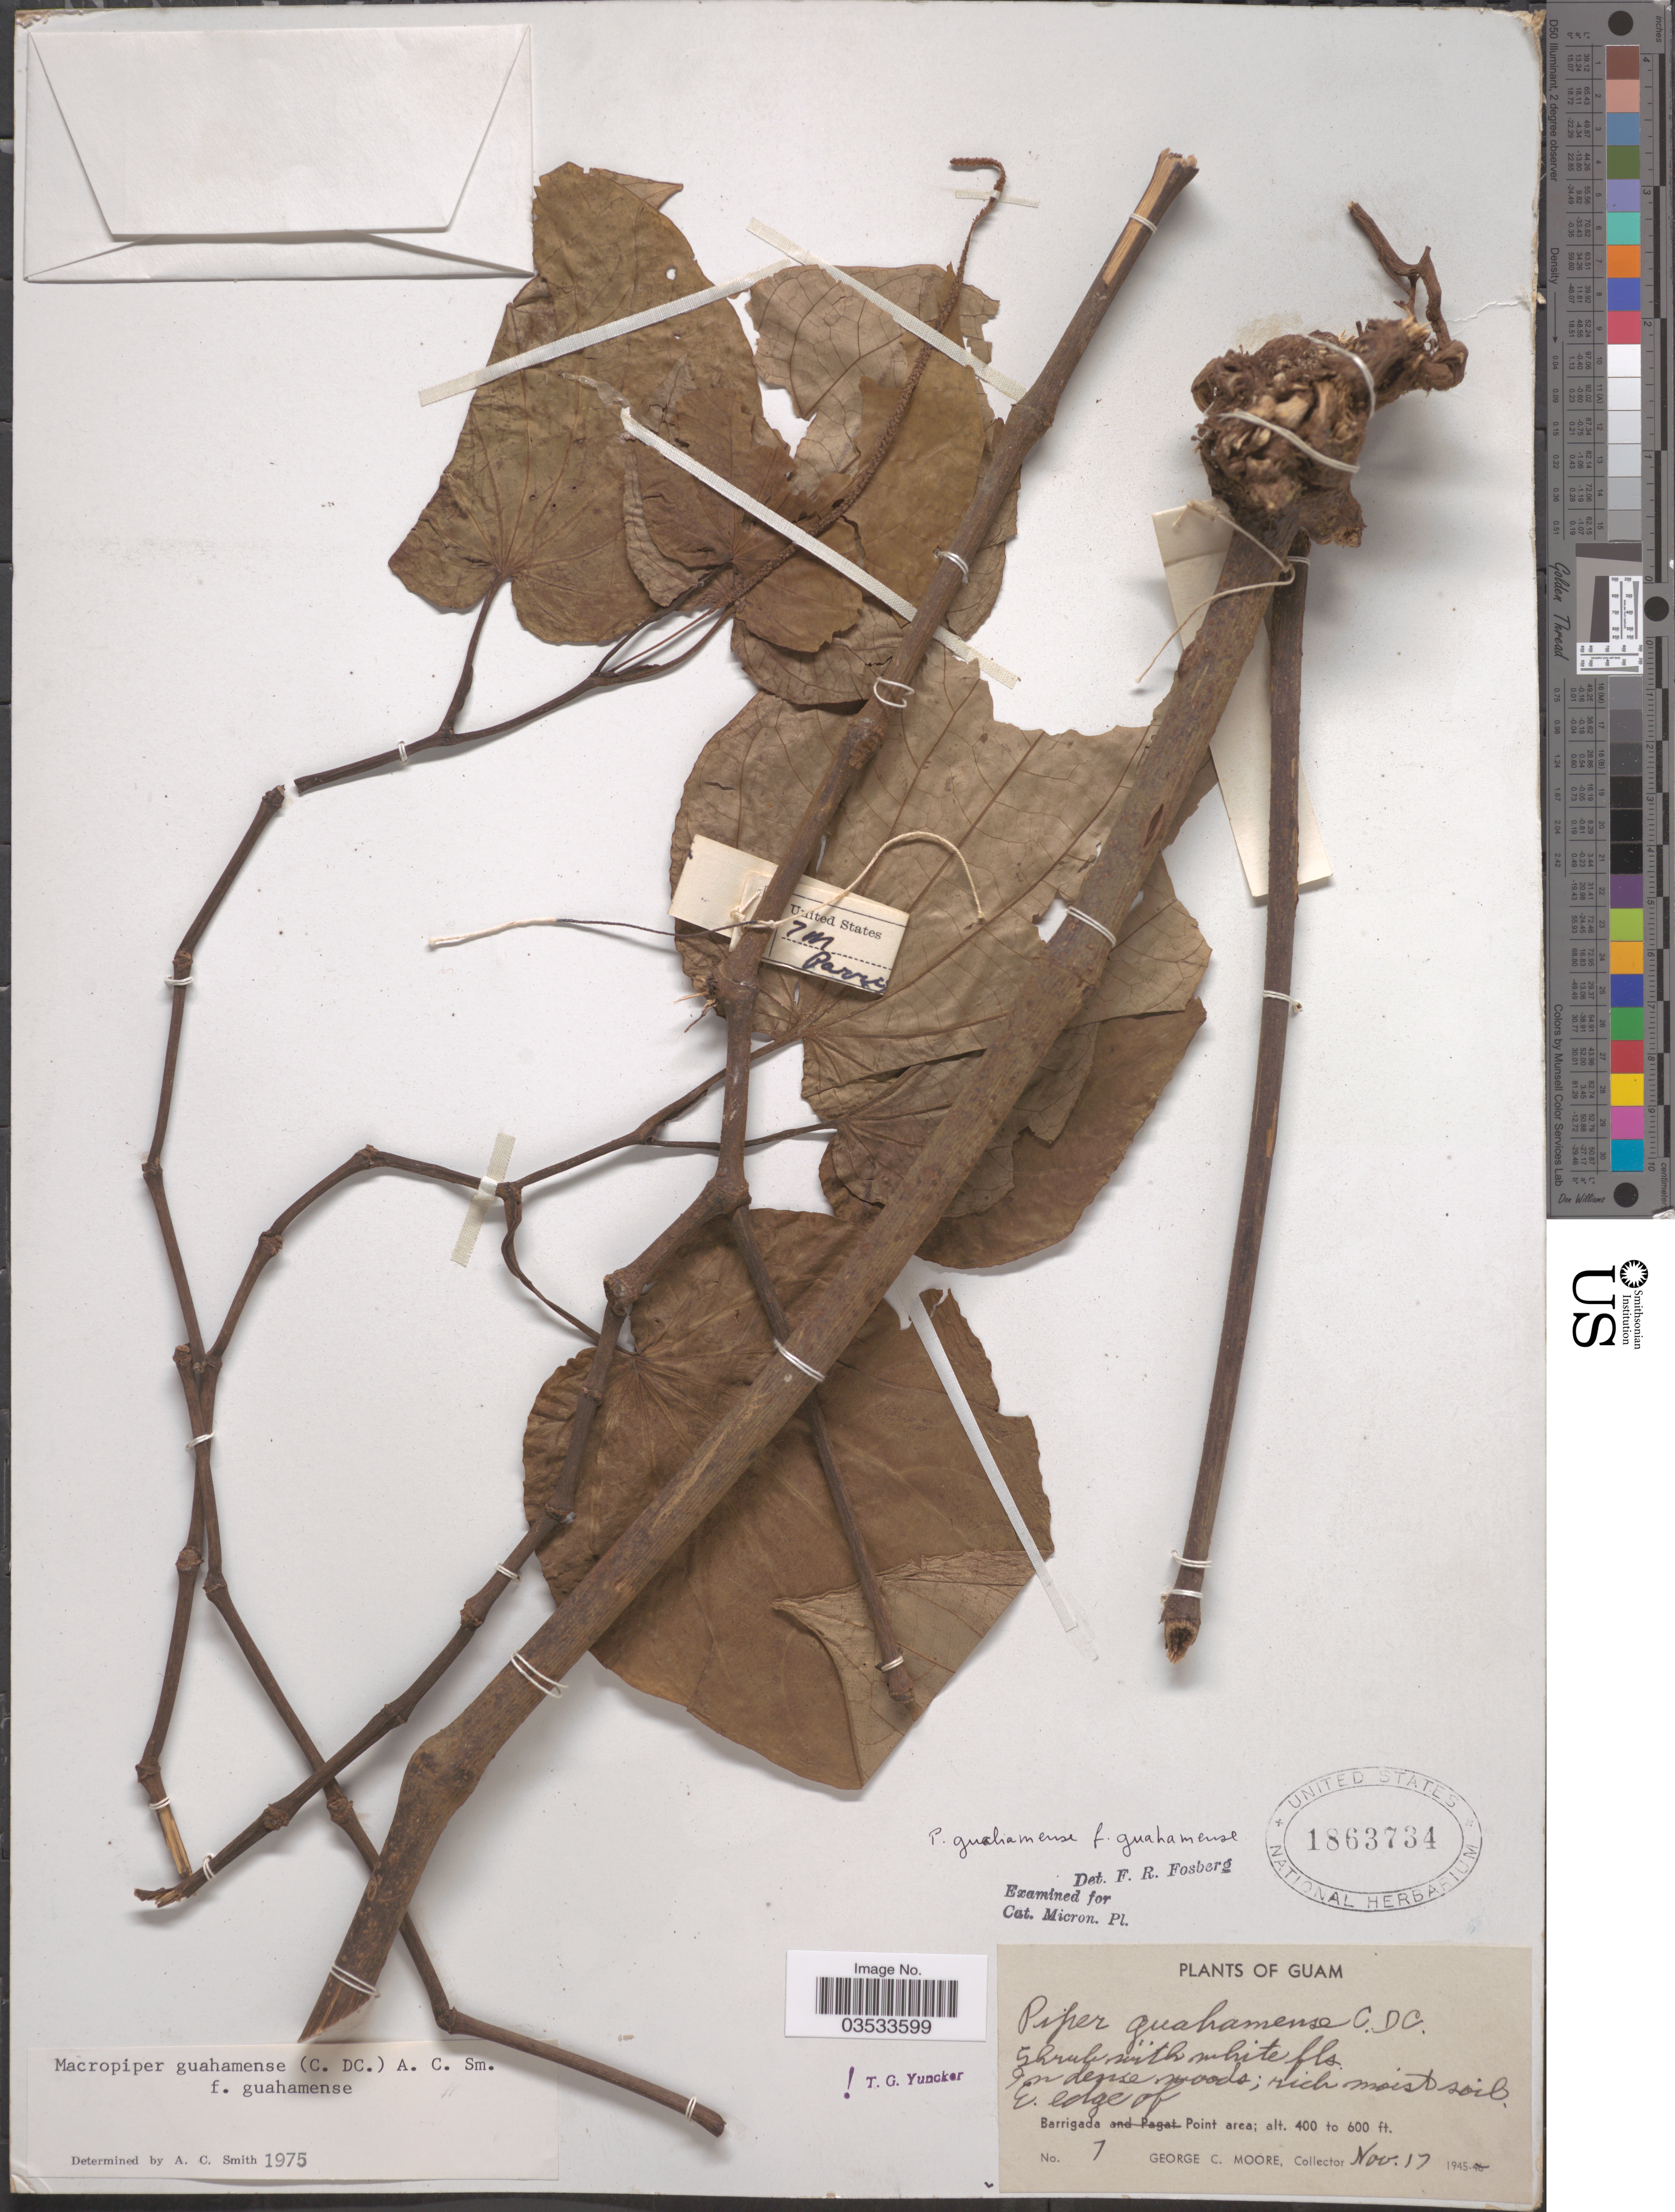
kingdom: Plantae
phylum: Tracheophyta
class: Magnoliopsida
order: Piperales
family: Piperaceae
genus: Piper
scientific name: Piper guahamense f. guahamense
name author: C. DC.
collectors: G. C. Moore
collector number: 7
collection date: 1945-11-17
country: Guam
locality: E. edge of Barrigada Point area.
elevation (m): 122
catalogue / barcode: US 1863734